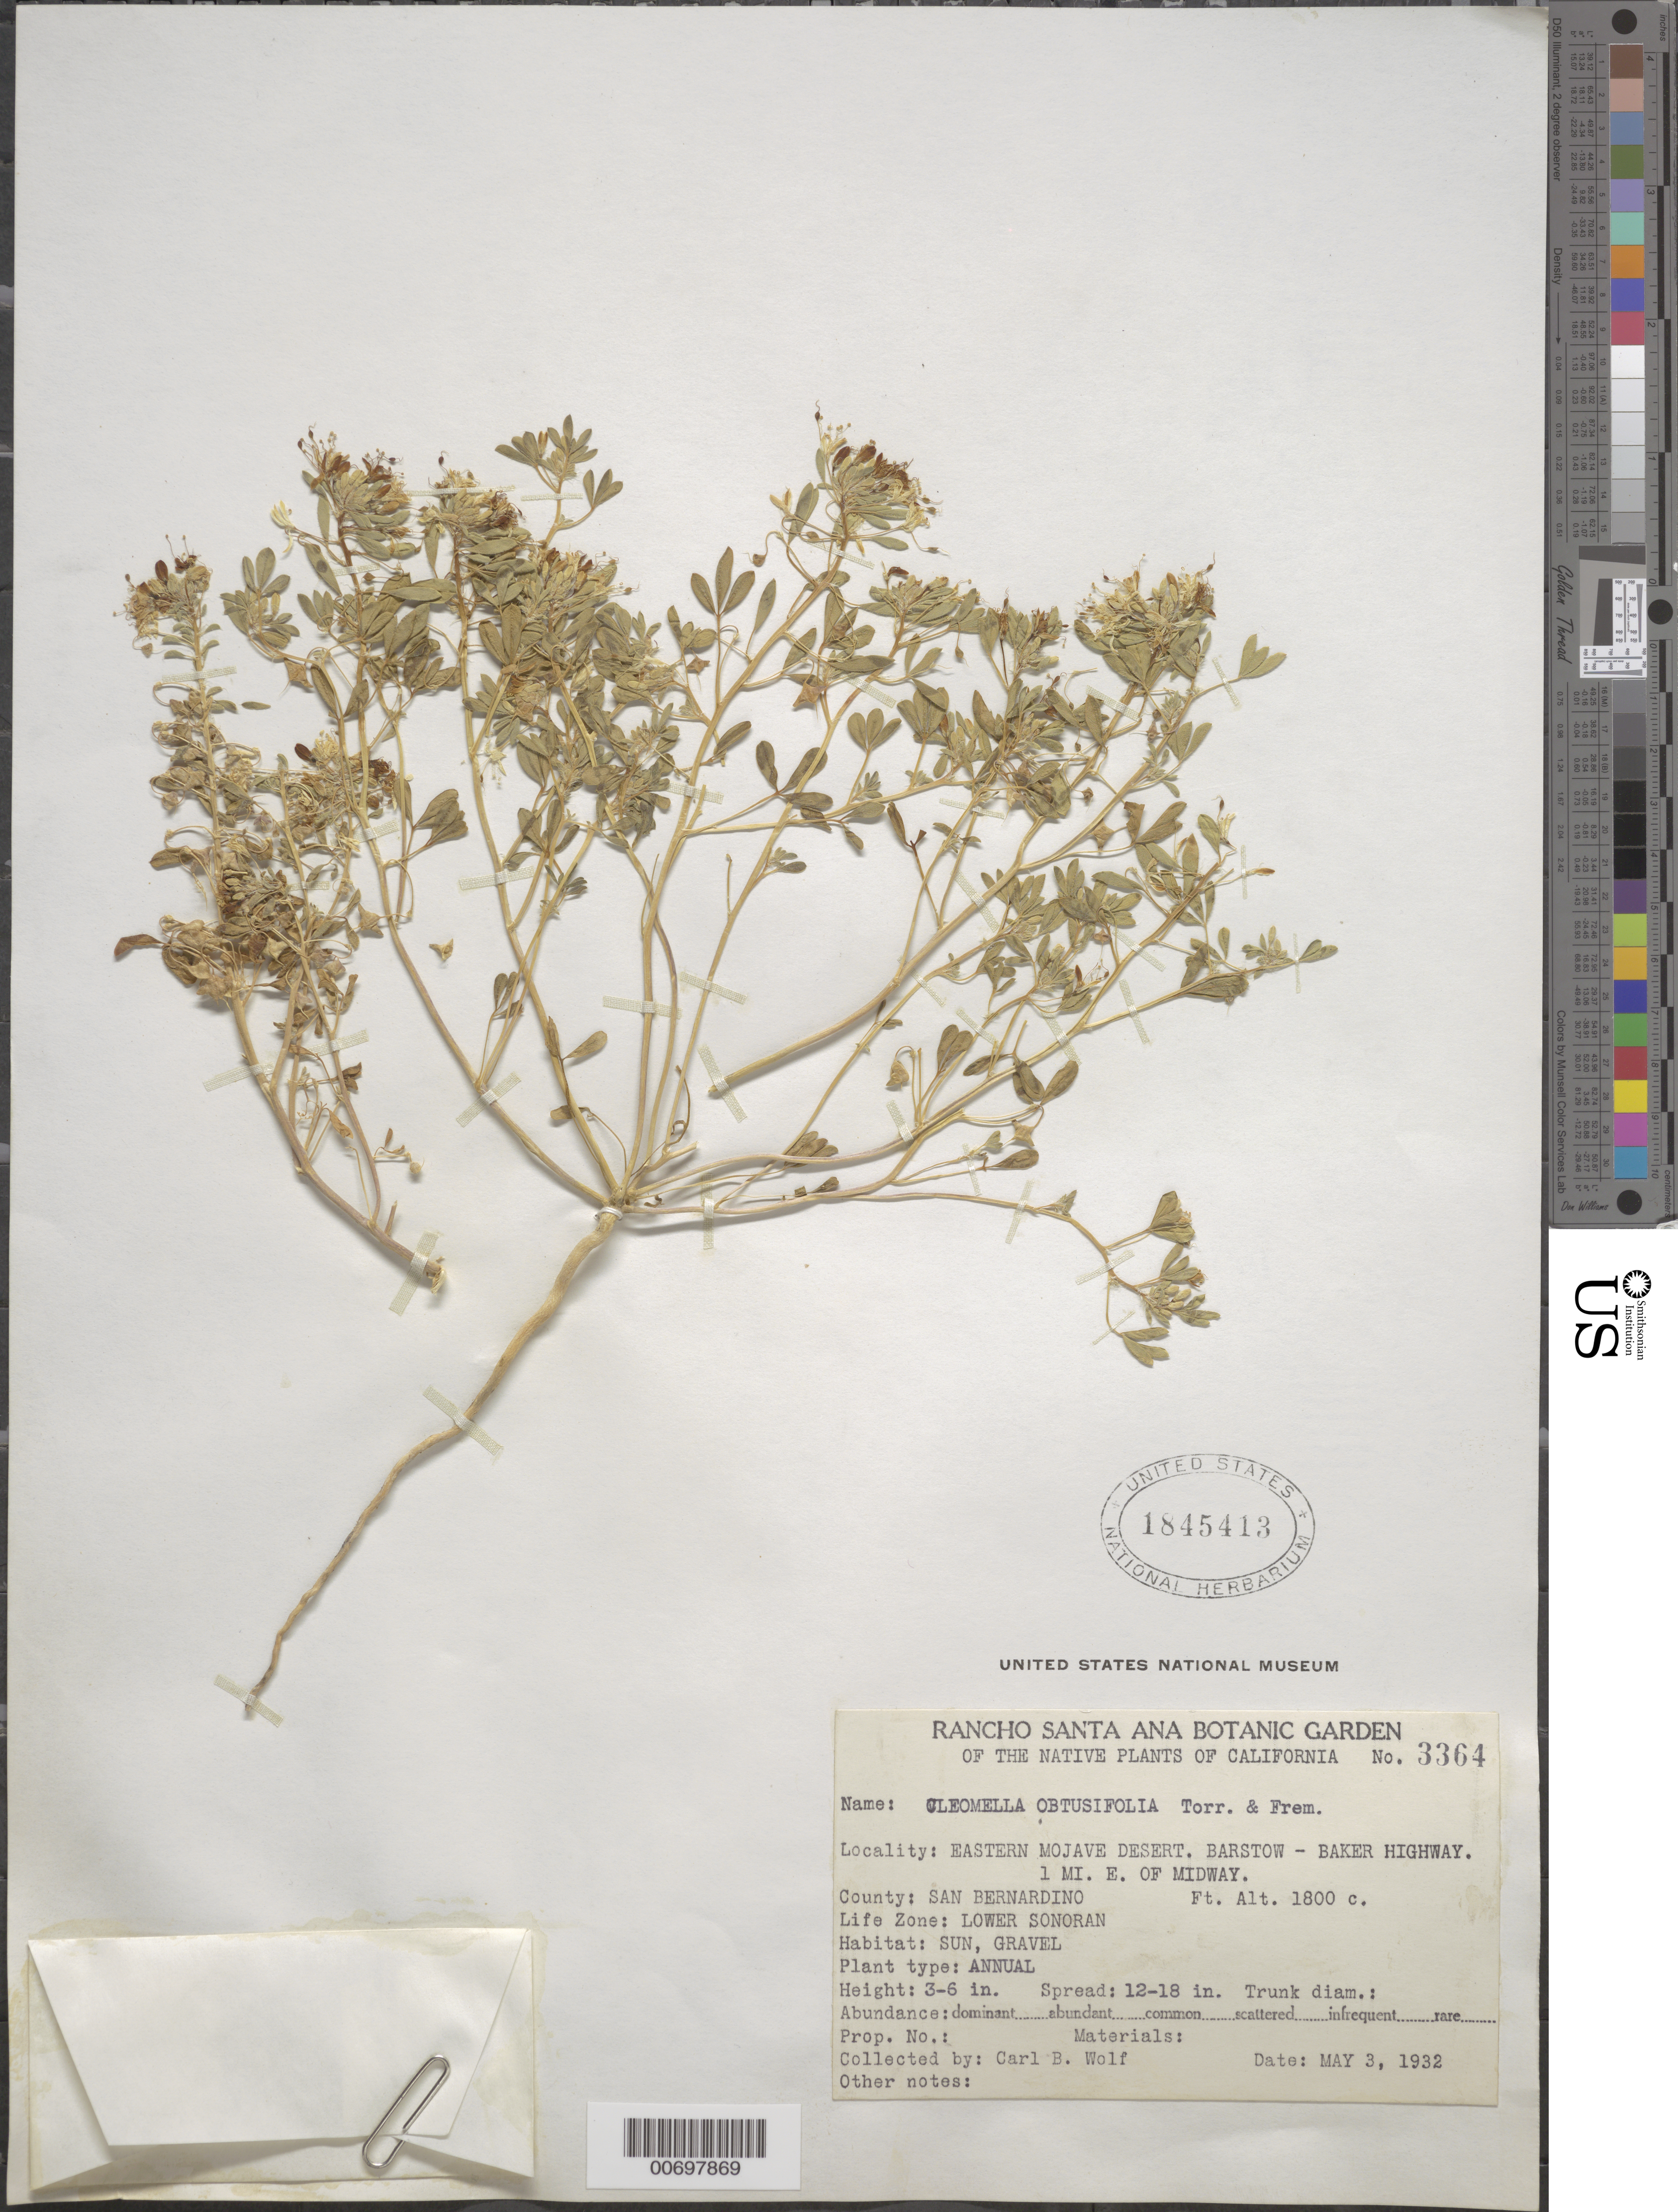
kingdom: Plantae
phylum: Tracheophyta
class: Magnoliopsida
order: Brassicales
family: Cleomaceae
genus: Cleomella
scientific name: Cleomella obtusifolia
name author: Torr. & Frém.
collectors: C. B. Wolf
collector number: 3364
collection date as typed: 03 May 1932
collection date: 1932-05-03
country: United States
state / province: California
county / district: San Bernardino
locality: Eastern Mojave Desert. Barstow - Baker Highway. 1 mi. E. of Midway.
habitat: Lower Sonoran. Sun, gravel.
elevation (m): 549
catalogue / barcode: US 1845413